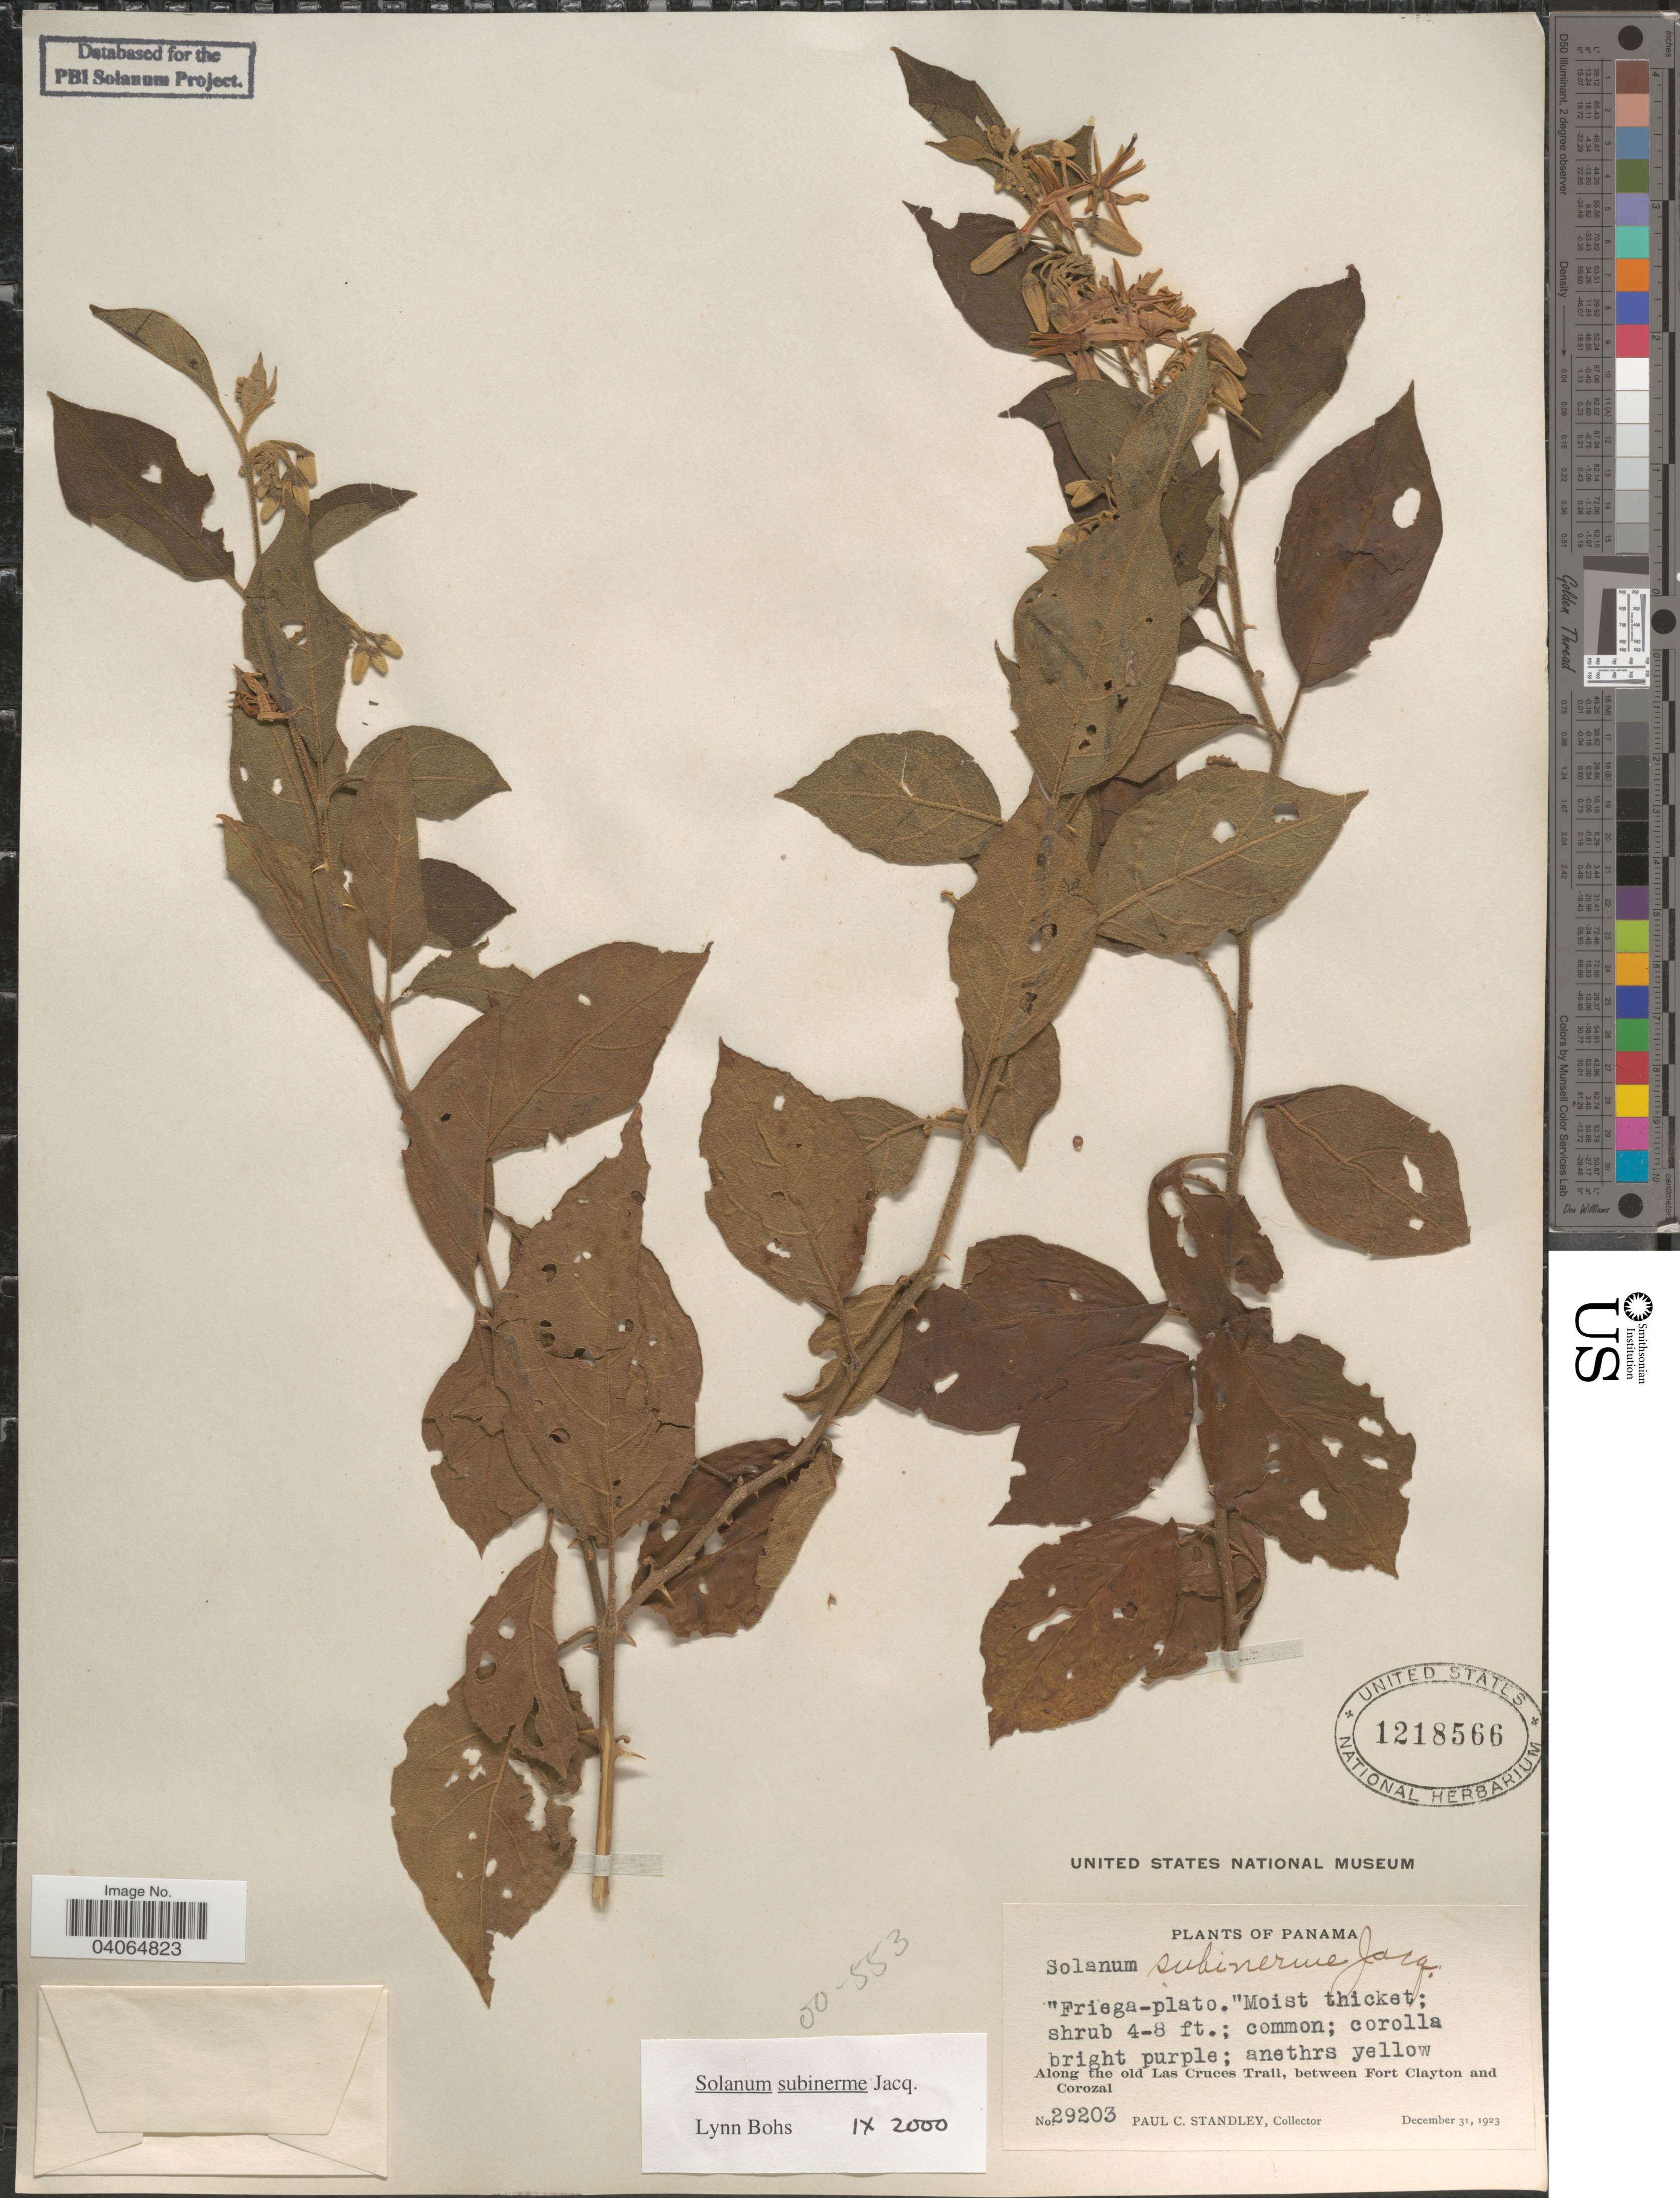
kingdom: Plantae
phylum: Tracheophyta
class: Magnoliopsida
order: Solanales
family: Solanaceae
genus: Solanum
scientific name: Solanum subinerme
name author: Jacq.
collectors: P. C. Standley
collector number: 29203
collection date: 1923-12-31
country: Panama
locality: Along the old Las Cruces Trail, between Fort Clayton and Corozal.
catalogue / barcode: US 1218566